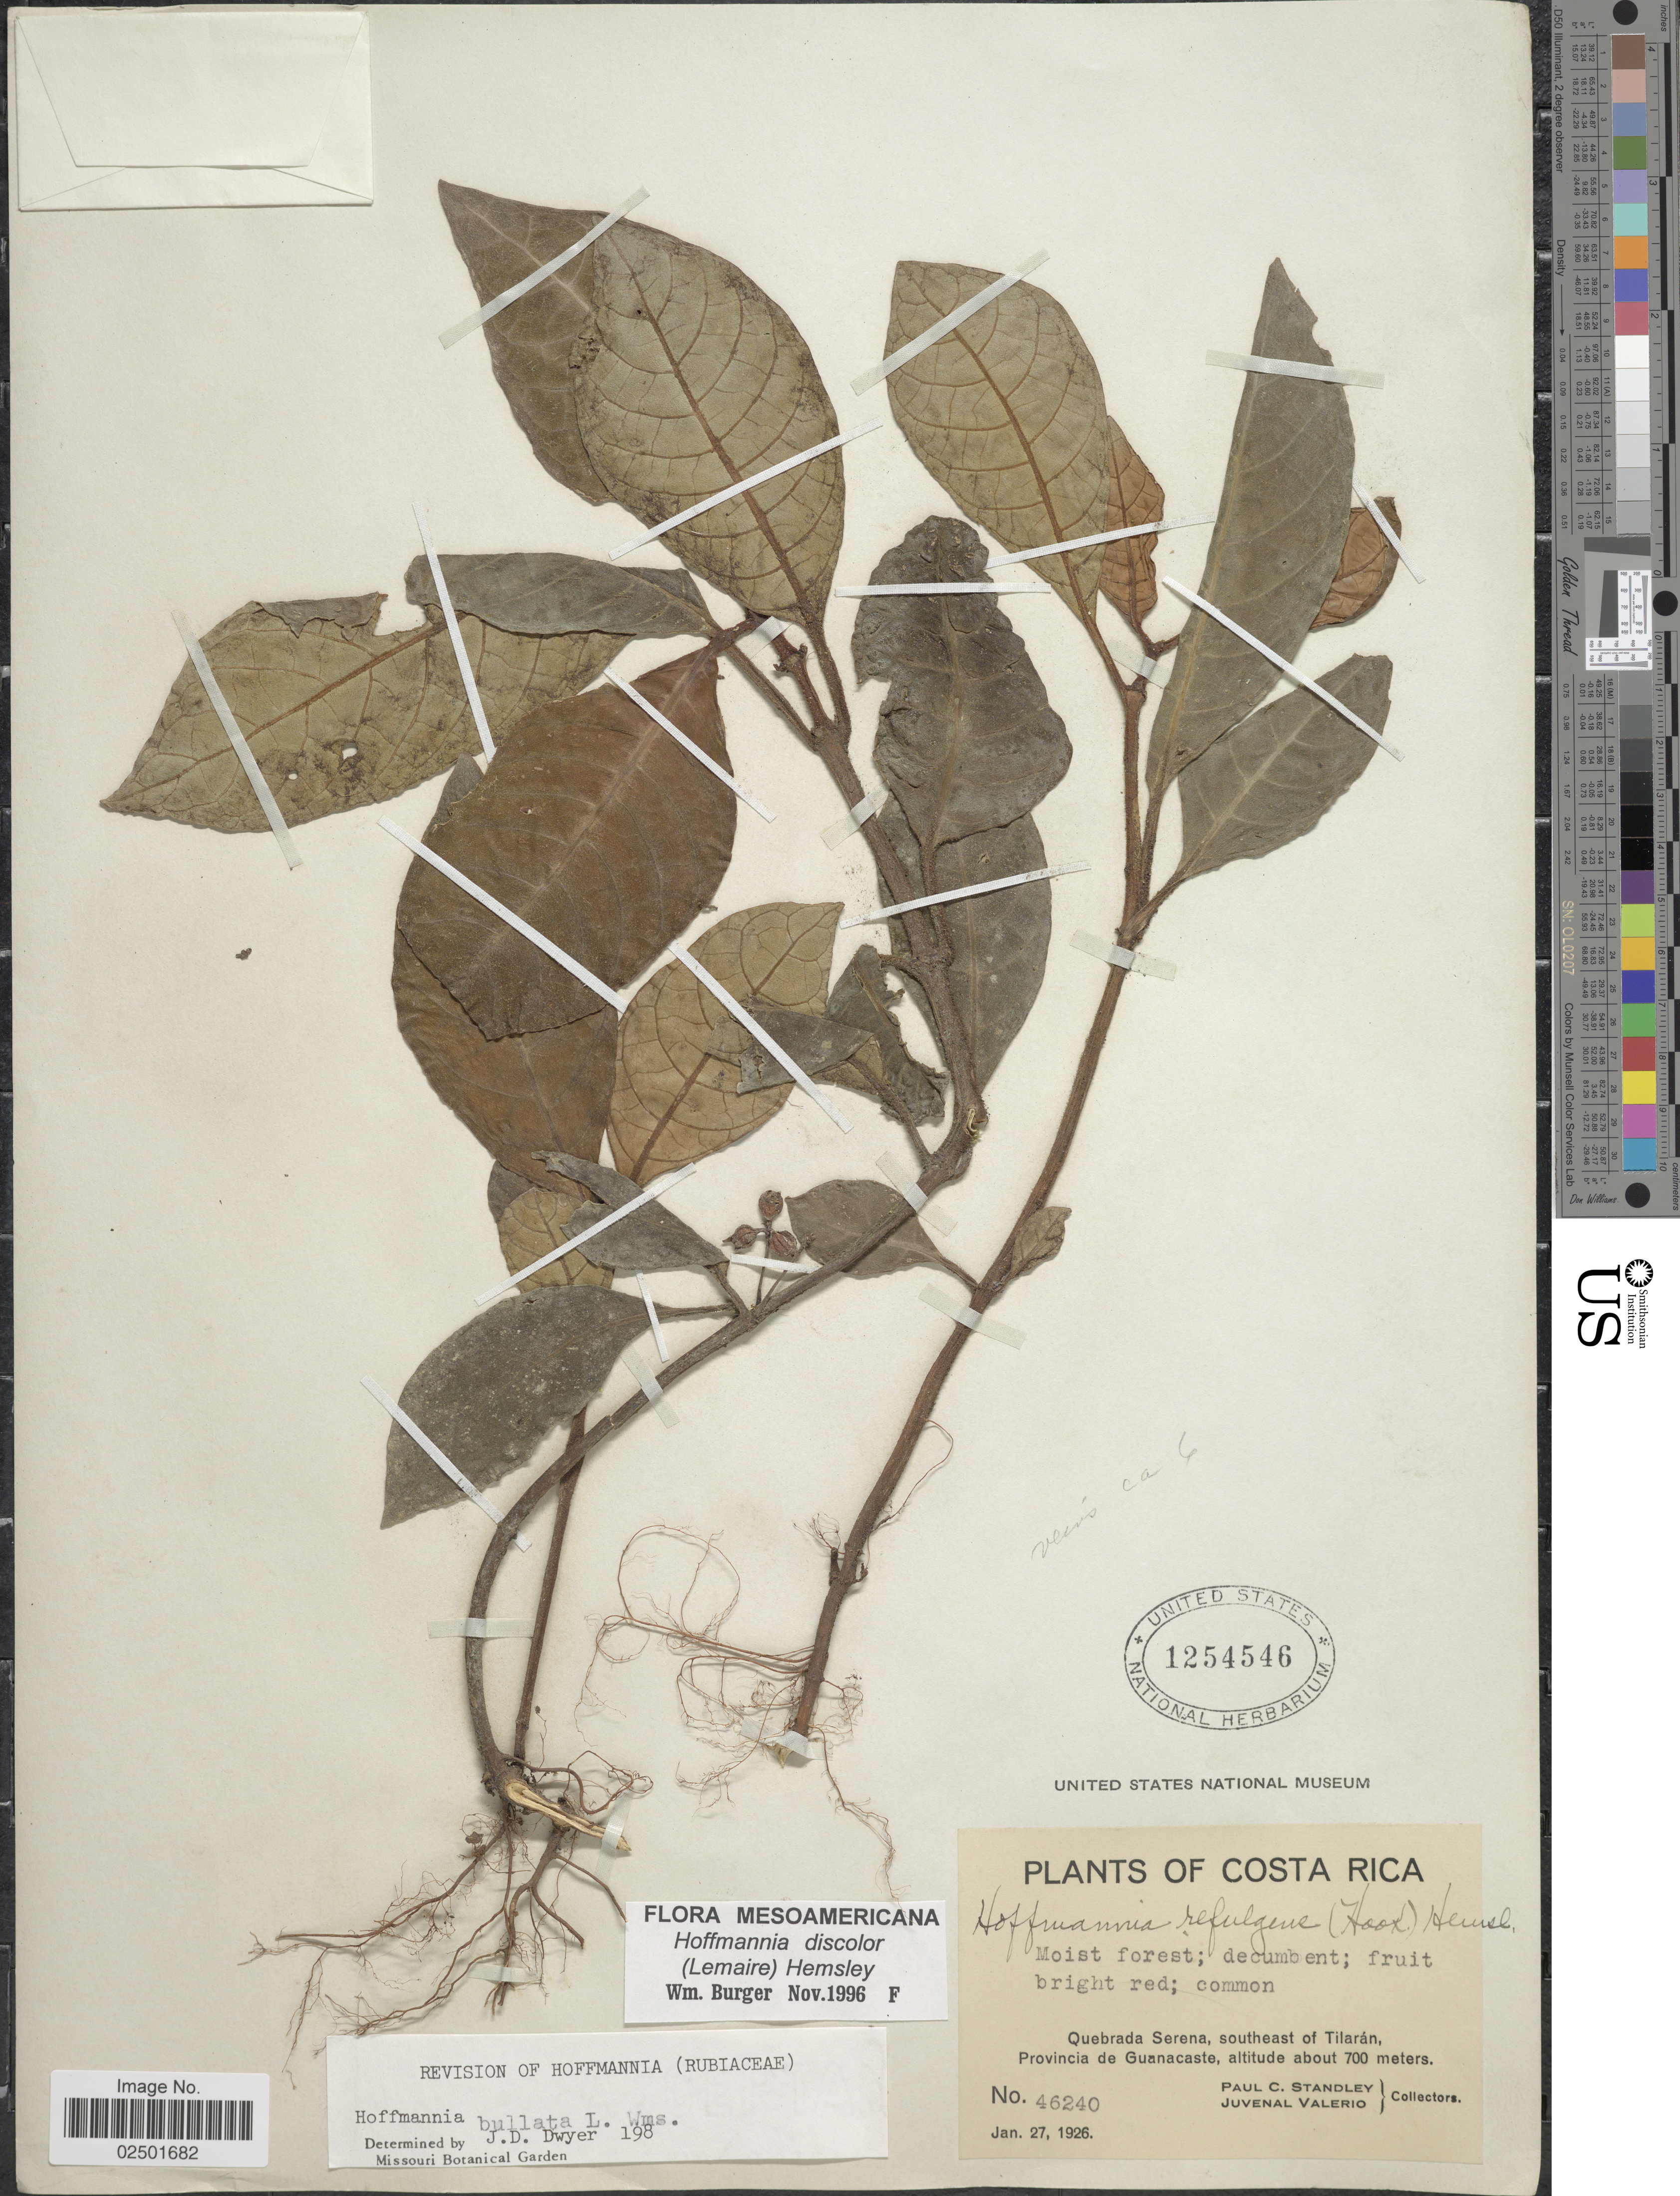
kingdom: Plantae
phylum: Tracheophyta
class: Magnoliopsida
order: Gentianales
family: Rubiaceae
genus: Hoffmannia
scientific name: Hoffmannia discolor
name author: (Lem.) Hemsl.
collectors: P. C. Standley & J. Valerio R.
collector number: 46240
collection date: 1926-01-27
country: Costa Rica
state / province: Guanacaste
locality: Quebrada Serena, southeast of Tilarán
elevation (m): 700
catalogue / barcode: US 1254546